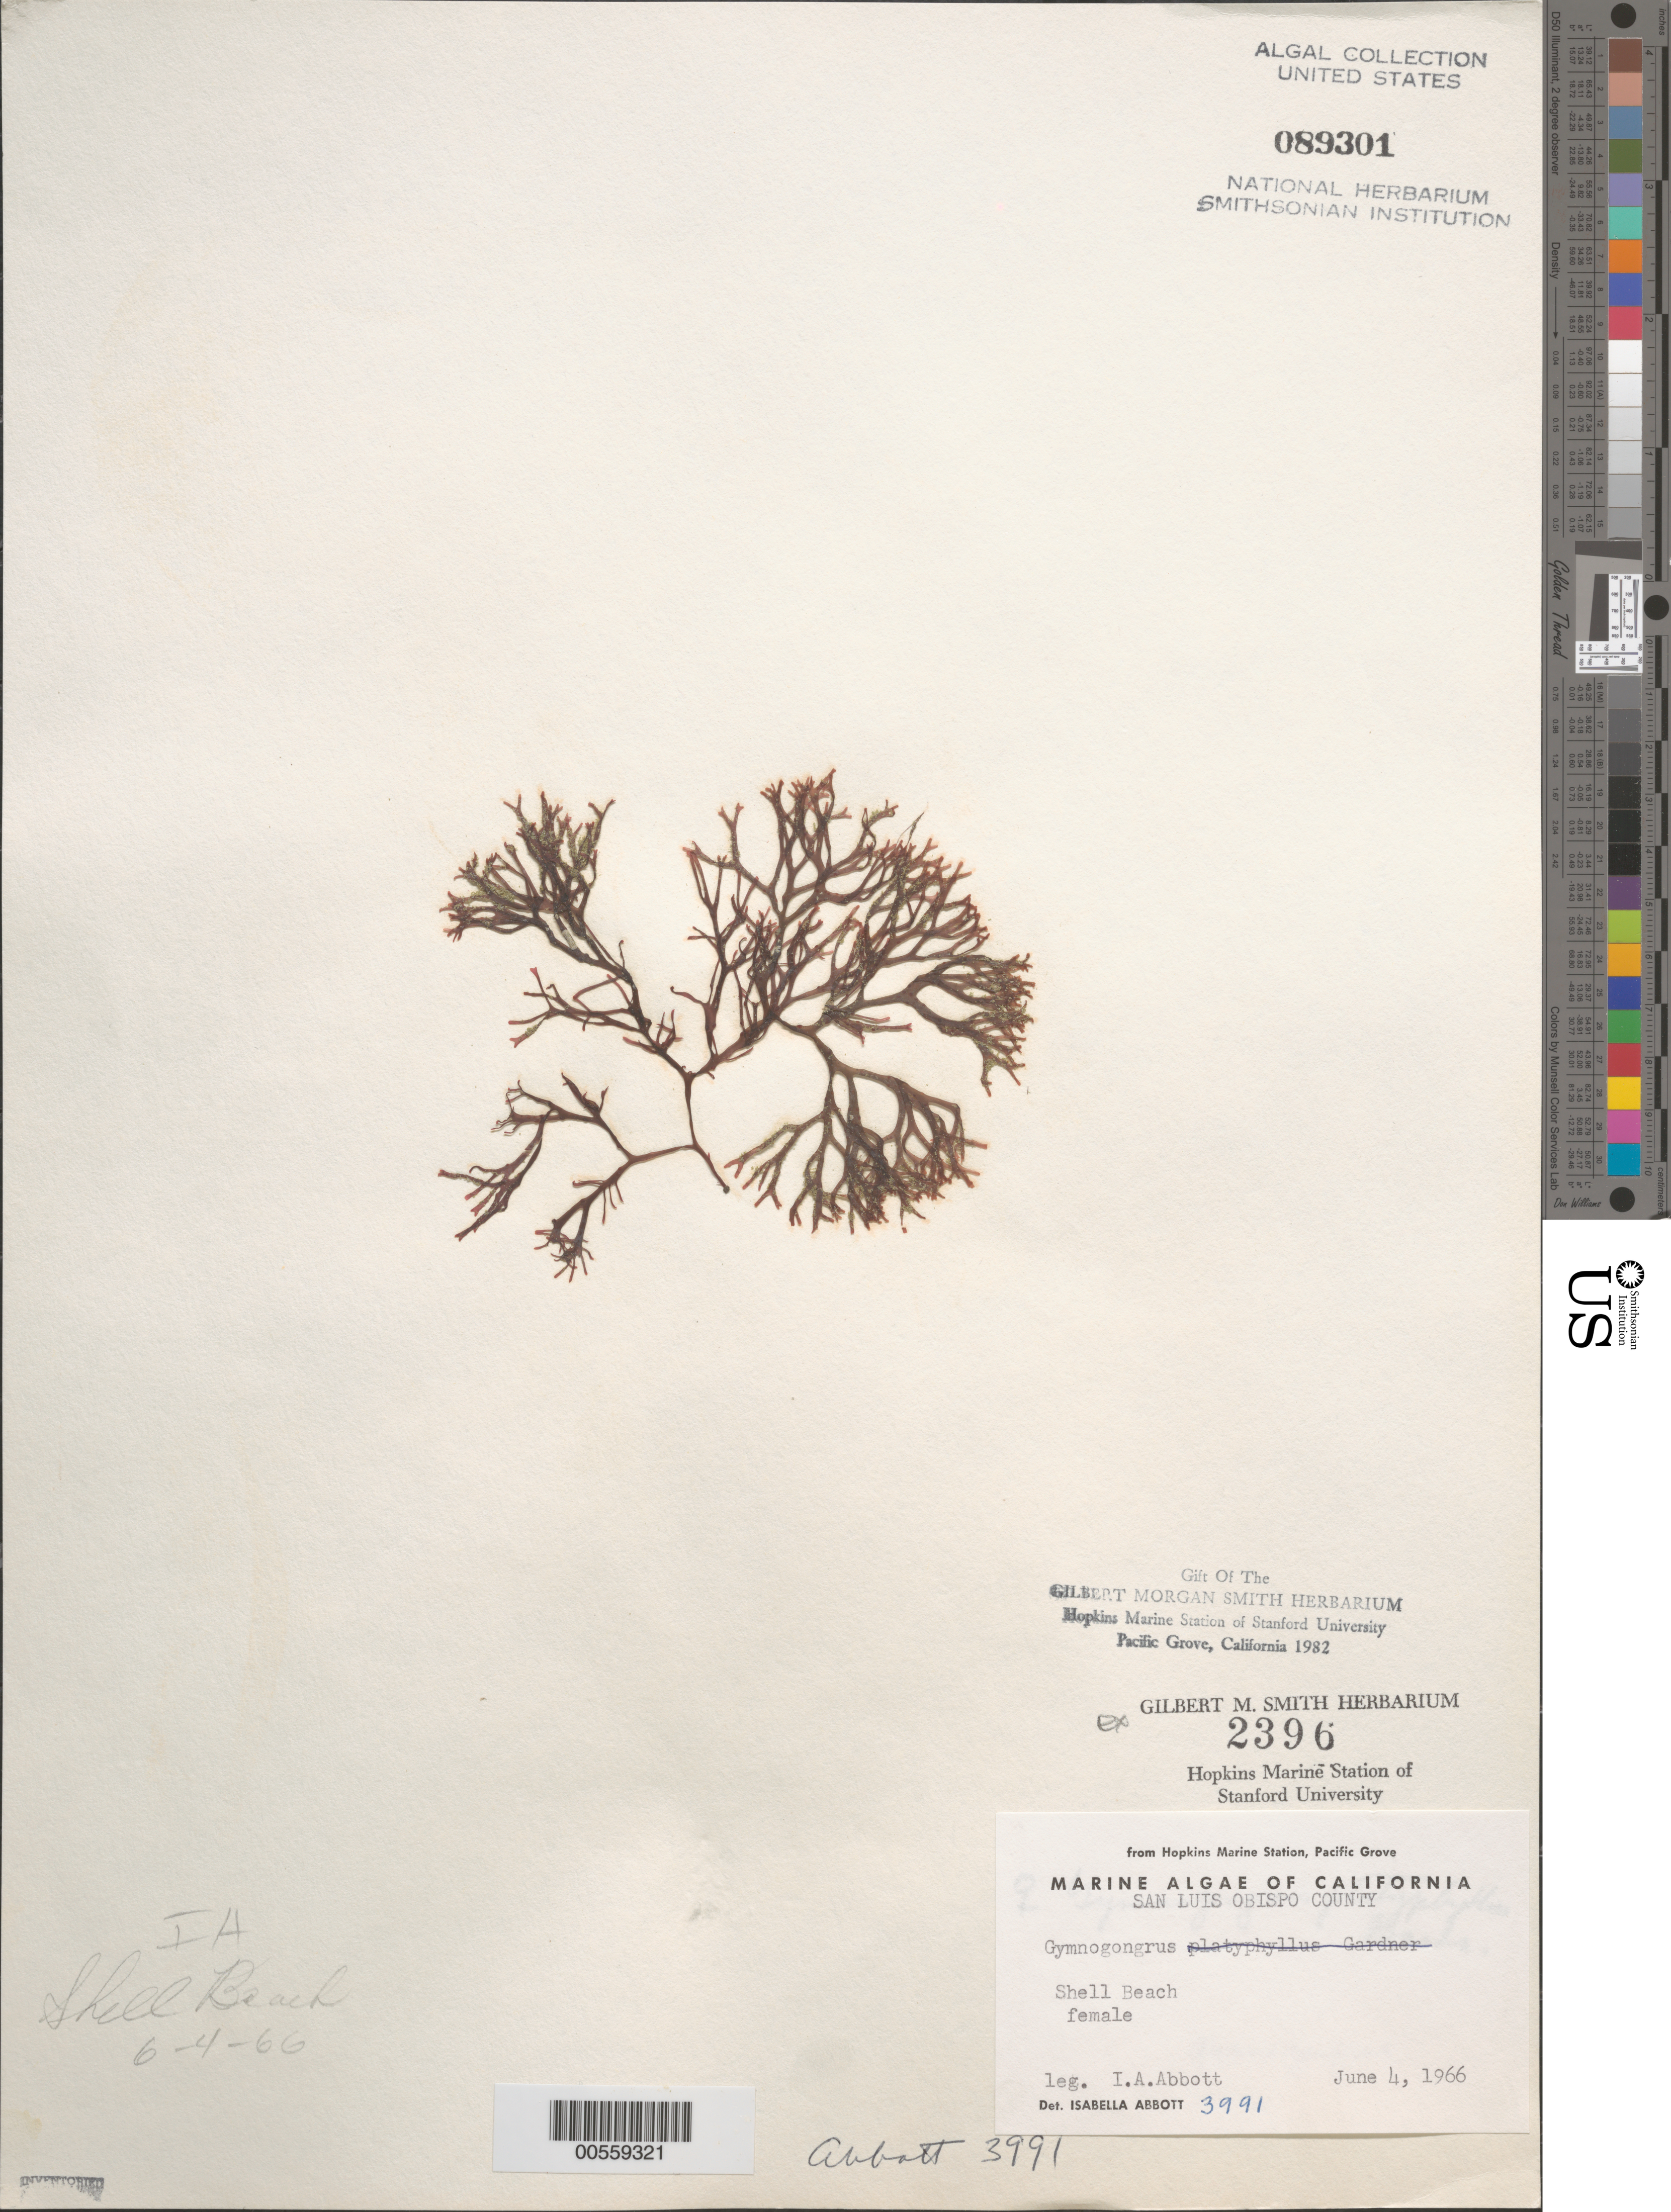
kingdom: Plantae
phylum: Rhodophyta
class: Florideophyceae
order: Gigartinales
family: Phyllophoraceae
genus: Gymnogongrus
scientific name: Gymnogongrus sp.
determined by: Abbott, Isabella A.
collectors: I. A. Abbott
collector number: IAA 3991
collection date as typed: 04 Jun 1966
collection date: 1966-06-04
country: United States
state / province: California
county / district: San Luis Obispo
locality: Shell Beach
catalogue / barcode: US 89301